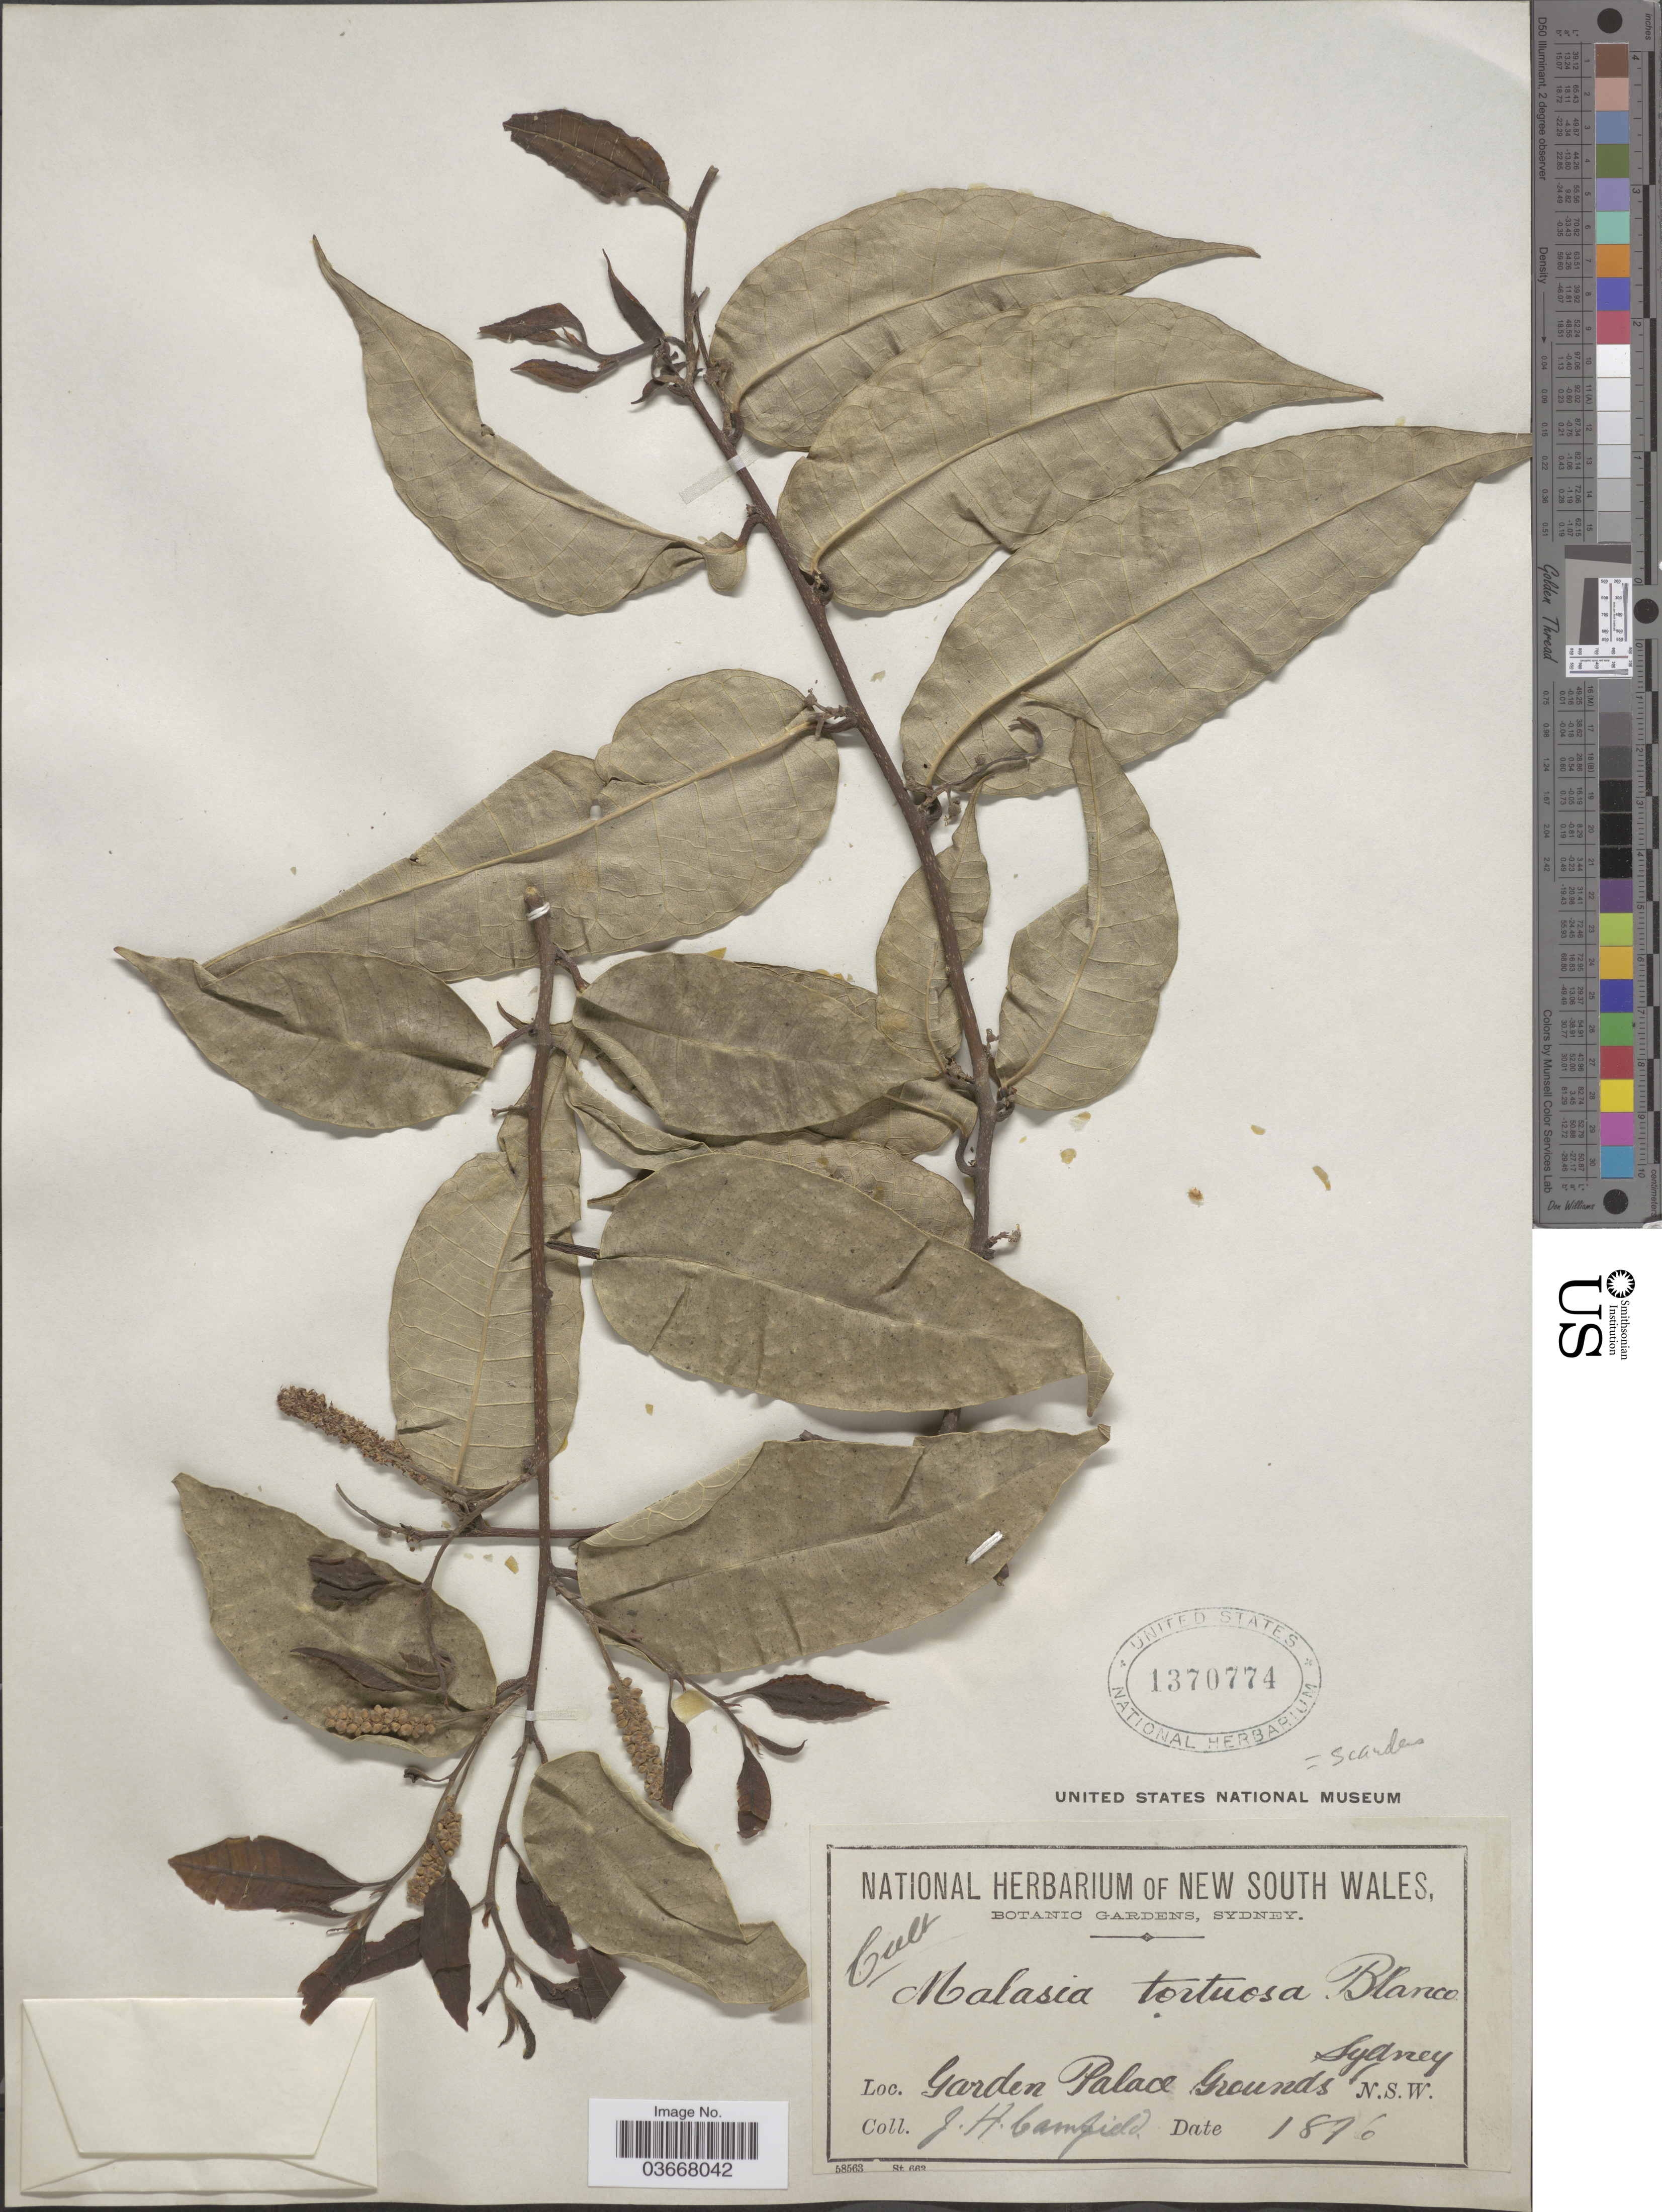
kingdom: Plantae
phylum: Tracheophyta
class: Magnoliopsida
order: Rosales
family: Moraceae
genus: Malaisia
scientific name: Malaisia scandens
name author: (Lour.) Planch.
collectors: J. Camfield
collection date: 1896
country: Australia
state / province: New South Wales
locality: Garden Palace Grounds, Sydney.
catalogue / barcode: US 1370774